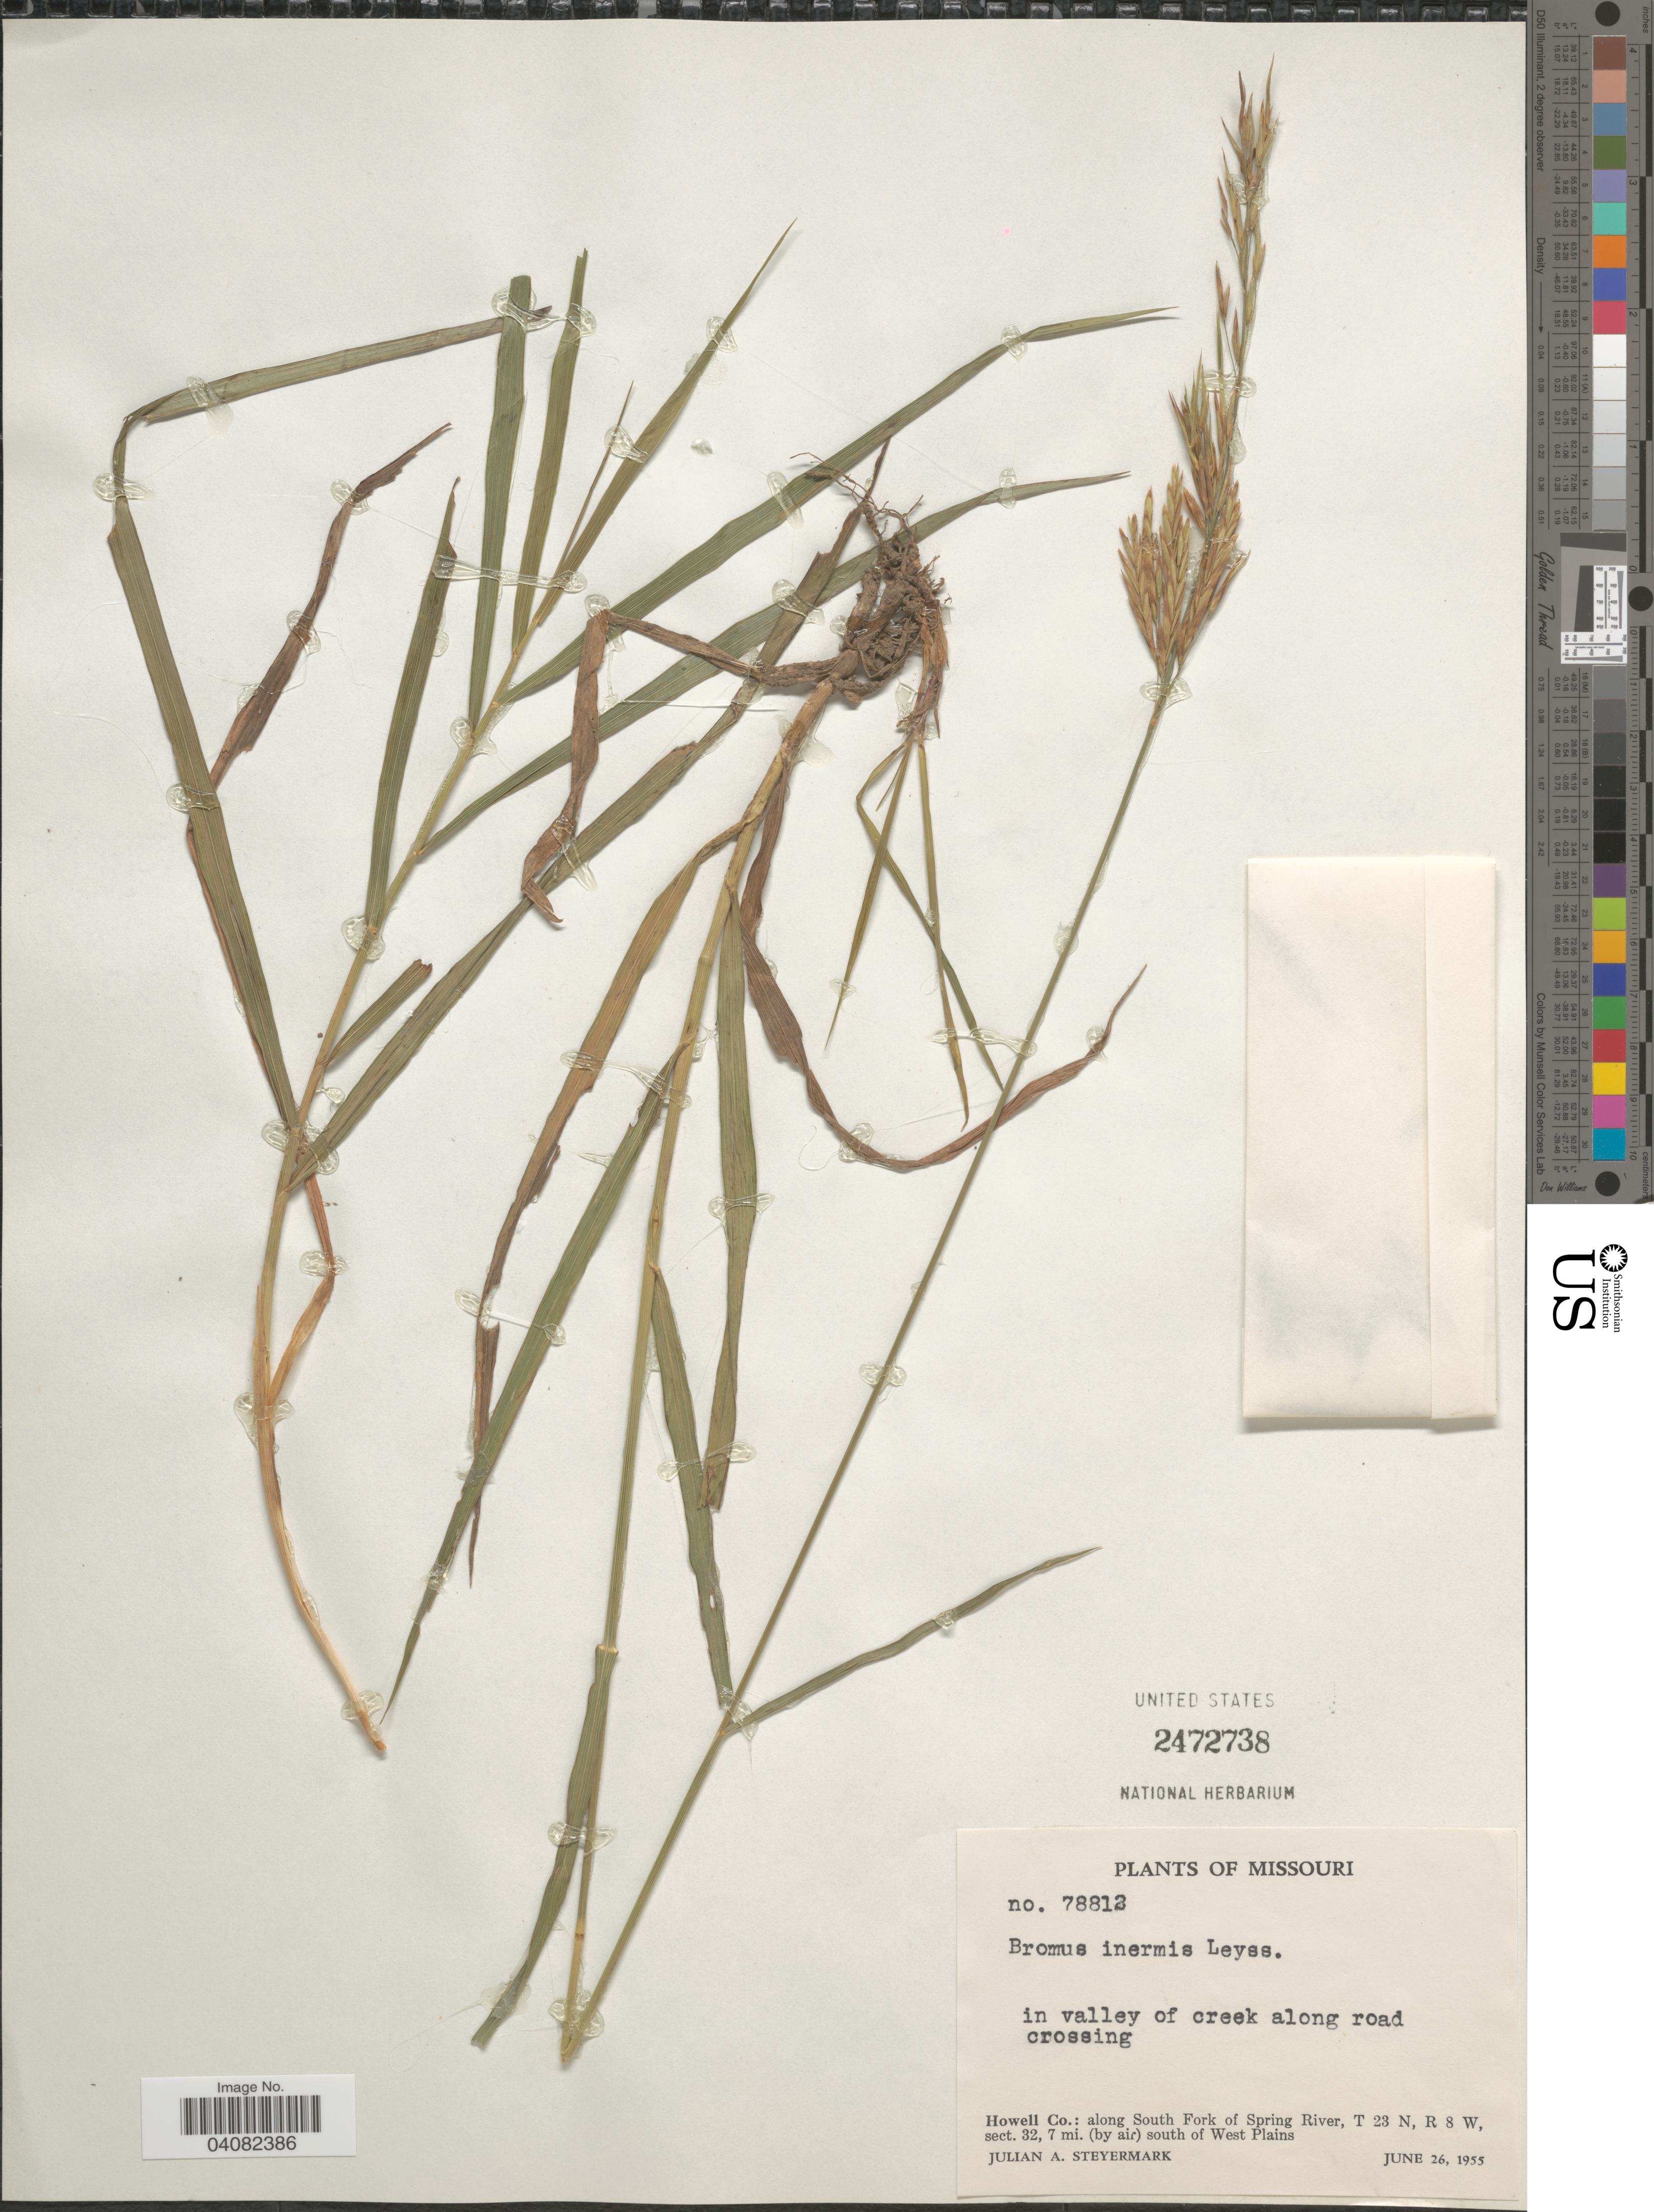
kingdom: Plantae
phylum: Tracheophyta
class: Liliopsida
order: Poales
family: Poaceae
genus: Bromus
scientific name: Bromus inermis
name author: Leyss.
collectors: J. Steyermark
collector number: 78812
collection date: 1955-06-26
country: United States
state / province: Missouri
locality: In valley of creek along road crossing. Howell Co.: along South Fork of Spring River, T 23 N, R 8 W, sect. 32, 7 mi. (by air) south of West Plains.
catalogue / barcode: US 2472738